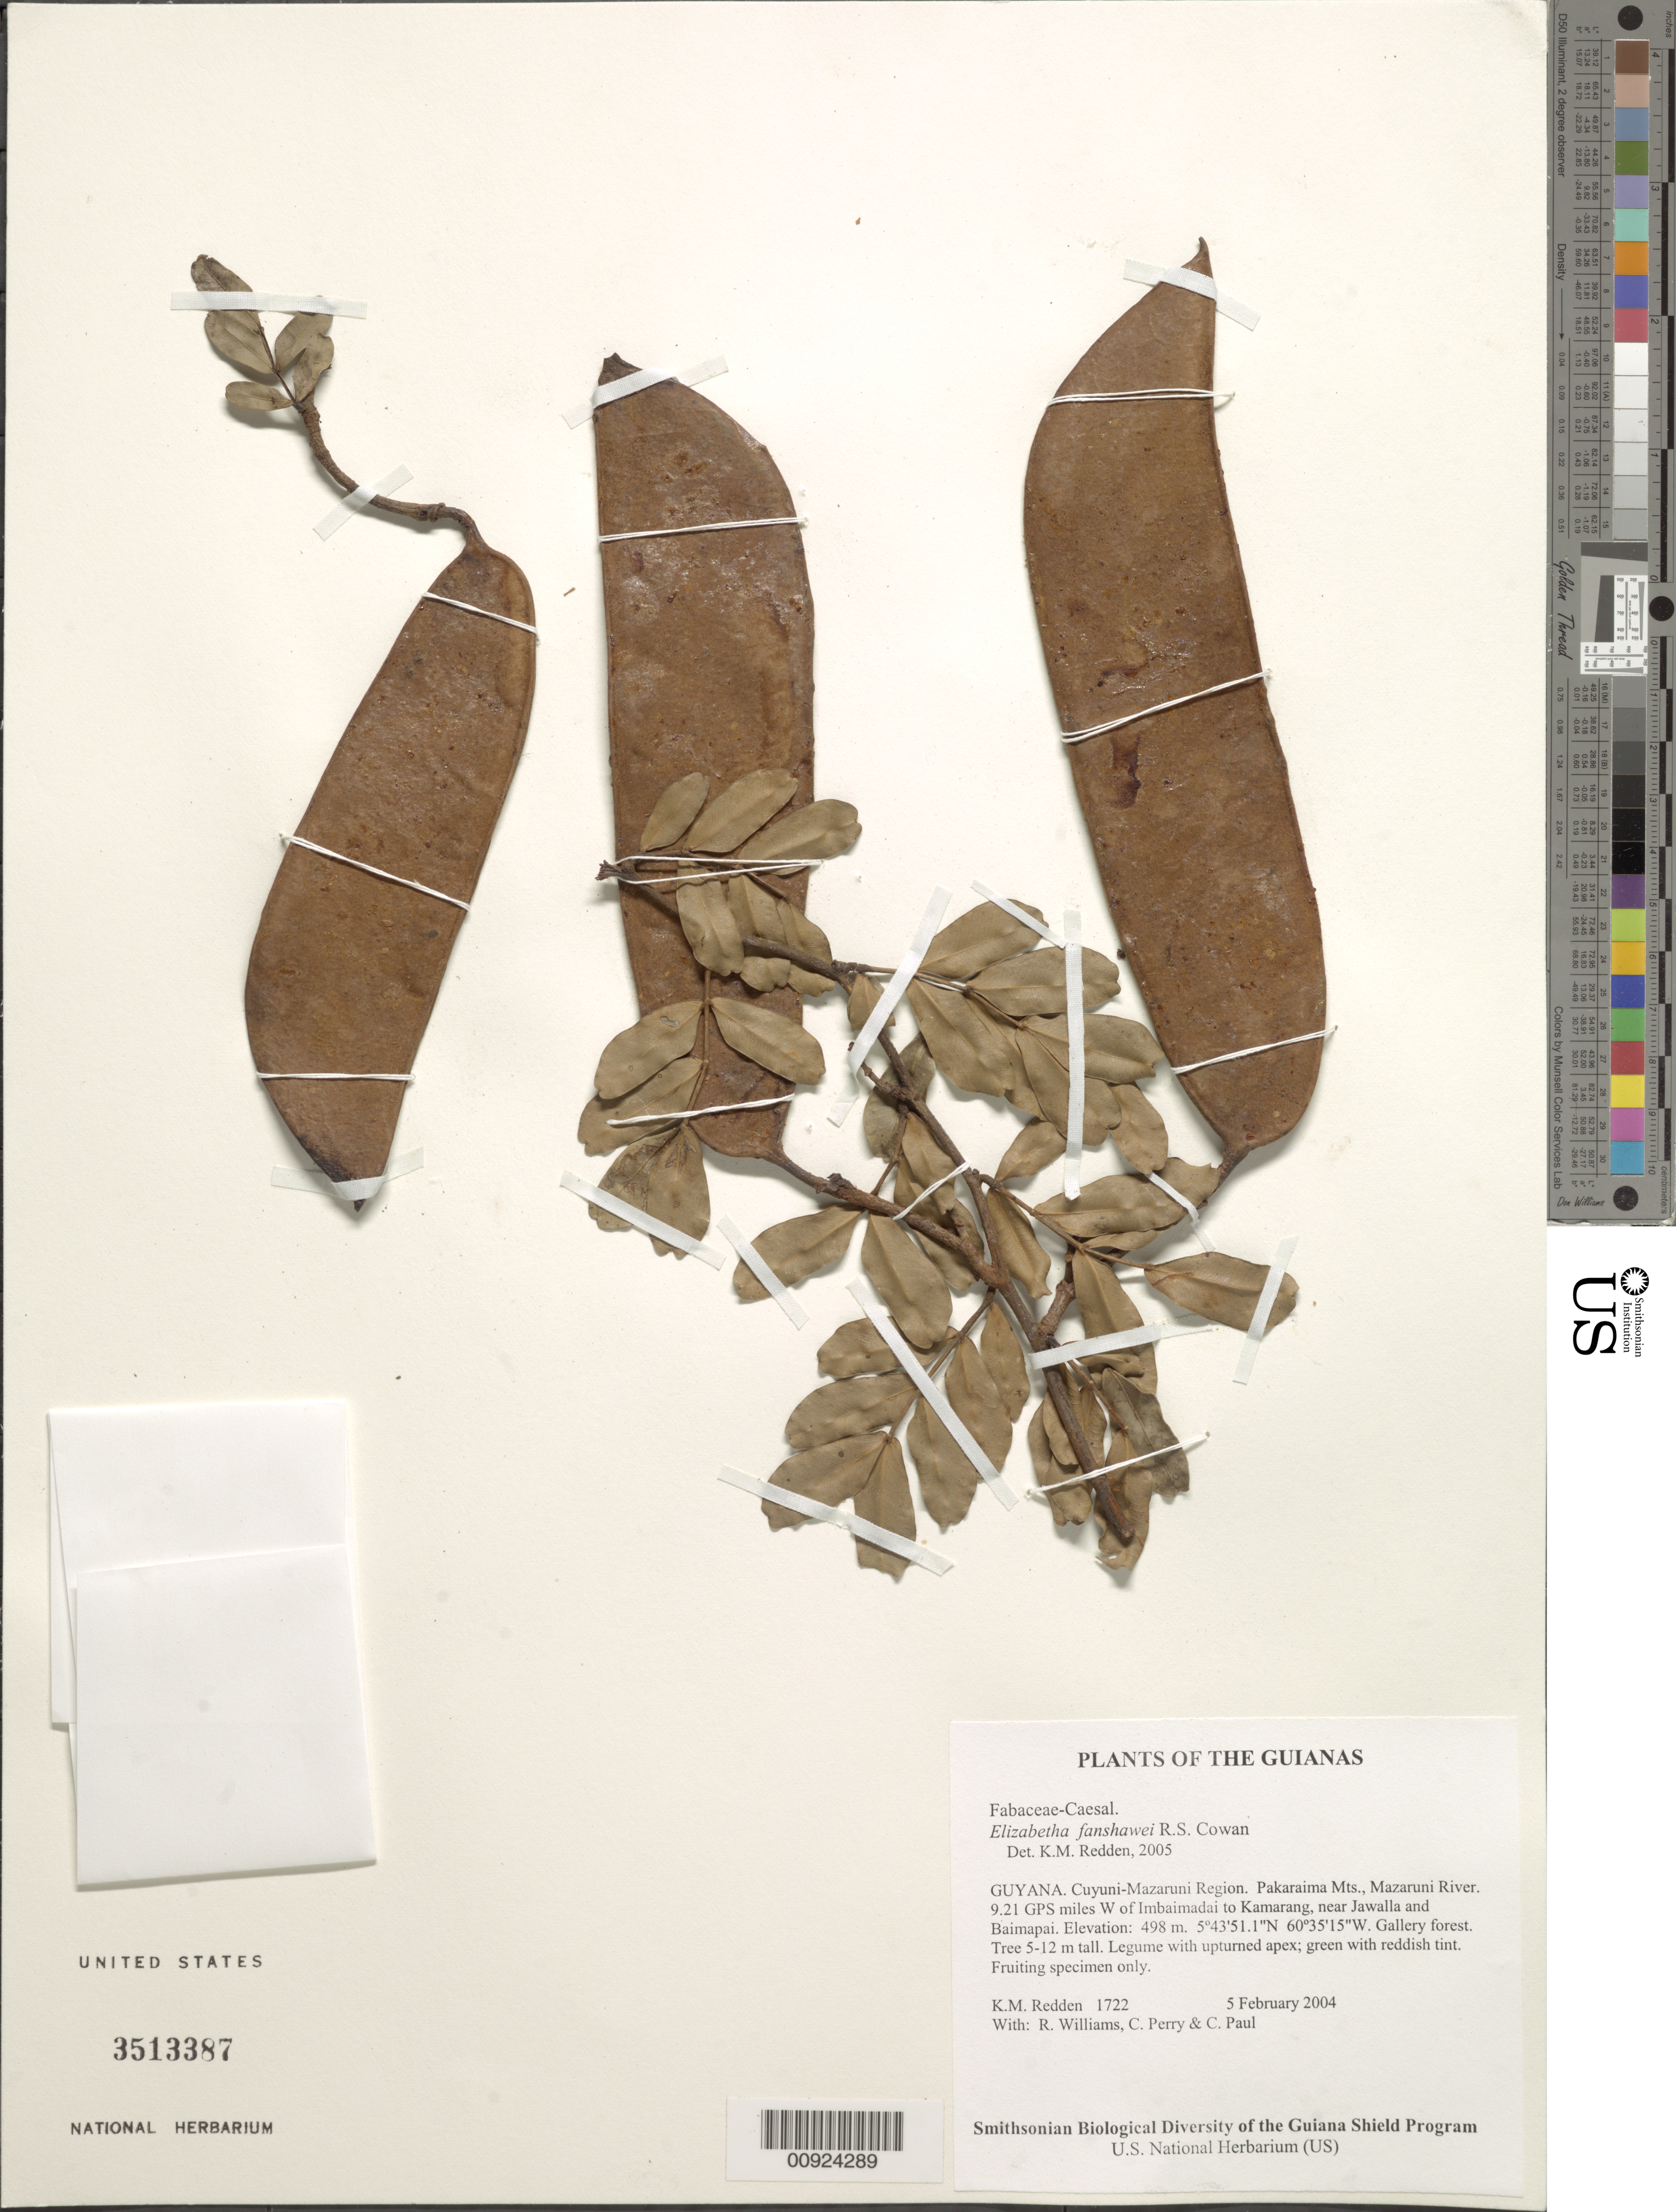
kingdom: Plantae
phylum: Tracheophyta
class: Magnoliopsida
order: Fabales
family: Fabaceae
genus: Elizabetha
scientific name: Elizabetha fanshawei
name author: R.S. Cowan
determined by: Redden, K. M.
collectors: K. M. Redden, R. Williams, C. Perry & C. Paul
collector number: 1722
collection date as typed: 5 February 2004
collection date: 2004-02-05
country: Guyana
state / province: Cuyuni-Mazaruni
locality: Pakaraima Mts., Mazaruni River. 9.21 GPS miles W of Imbaimadai to Kamarang, near Jawalla and Baimapai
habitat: Gallery forest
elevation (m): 498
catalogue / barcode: US 3513387